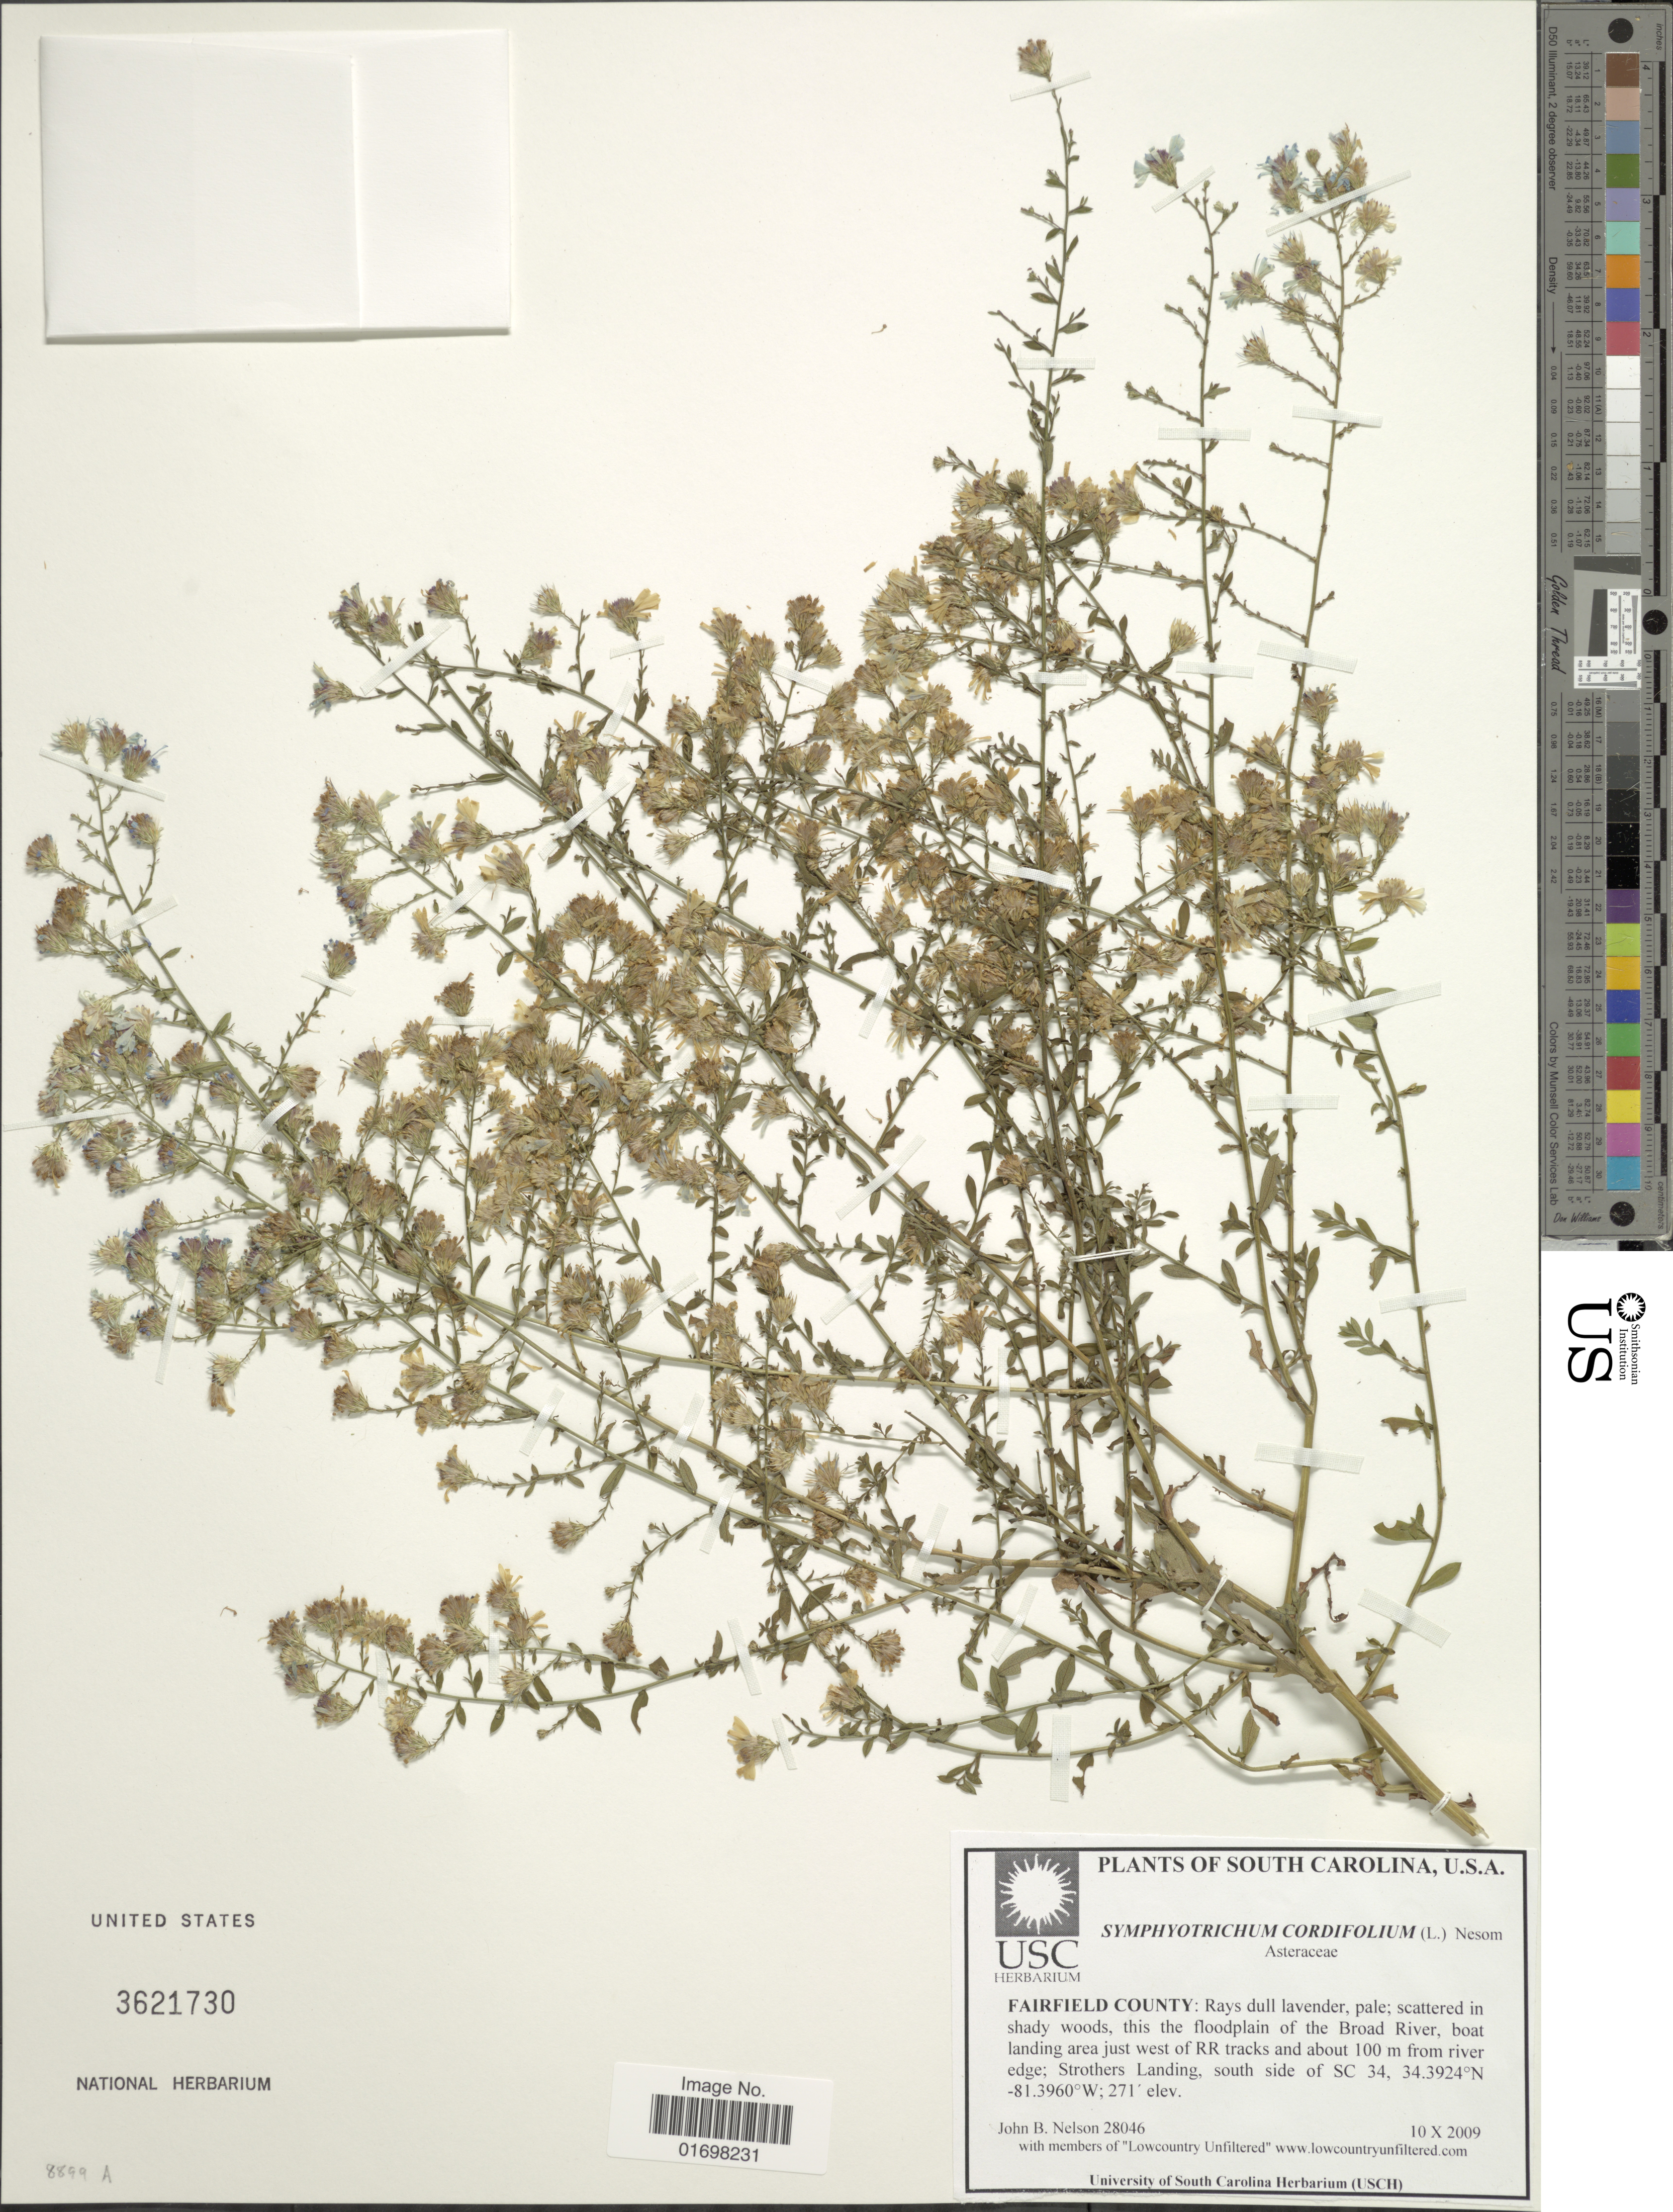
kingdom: Plantae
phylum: Tracheophyta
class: Magnoliopsida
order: Asterales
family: Asteraceae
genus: Symphyotrichum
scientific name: Symphyotrichum cordifolium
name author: (L.) G.L. Nesom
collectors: J. B. Nelson & et al.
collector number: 28046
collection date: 2009-10-10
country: United States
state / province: South Carolina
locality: Fairfield County; Broad River, boat landing are just west RR tracks and about 100 m from river edge; Strothers Landing, south side of SC 34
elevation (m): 83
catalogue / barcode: US 3621730